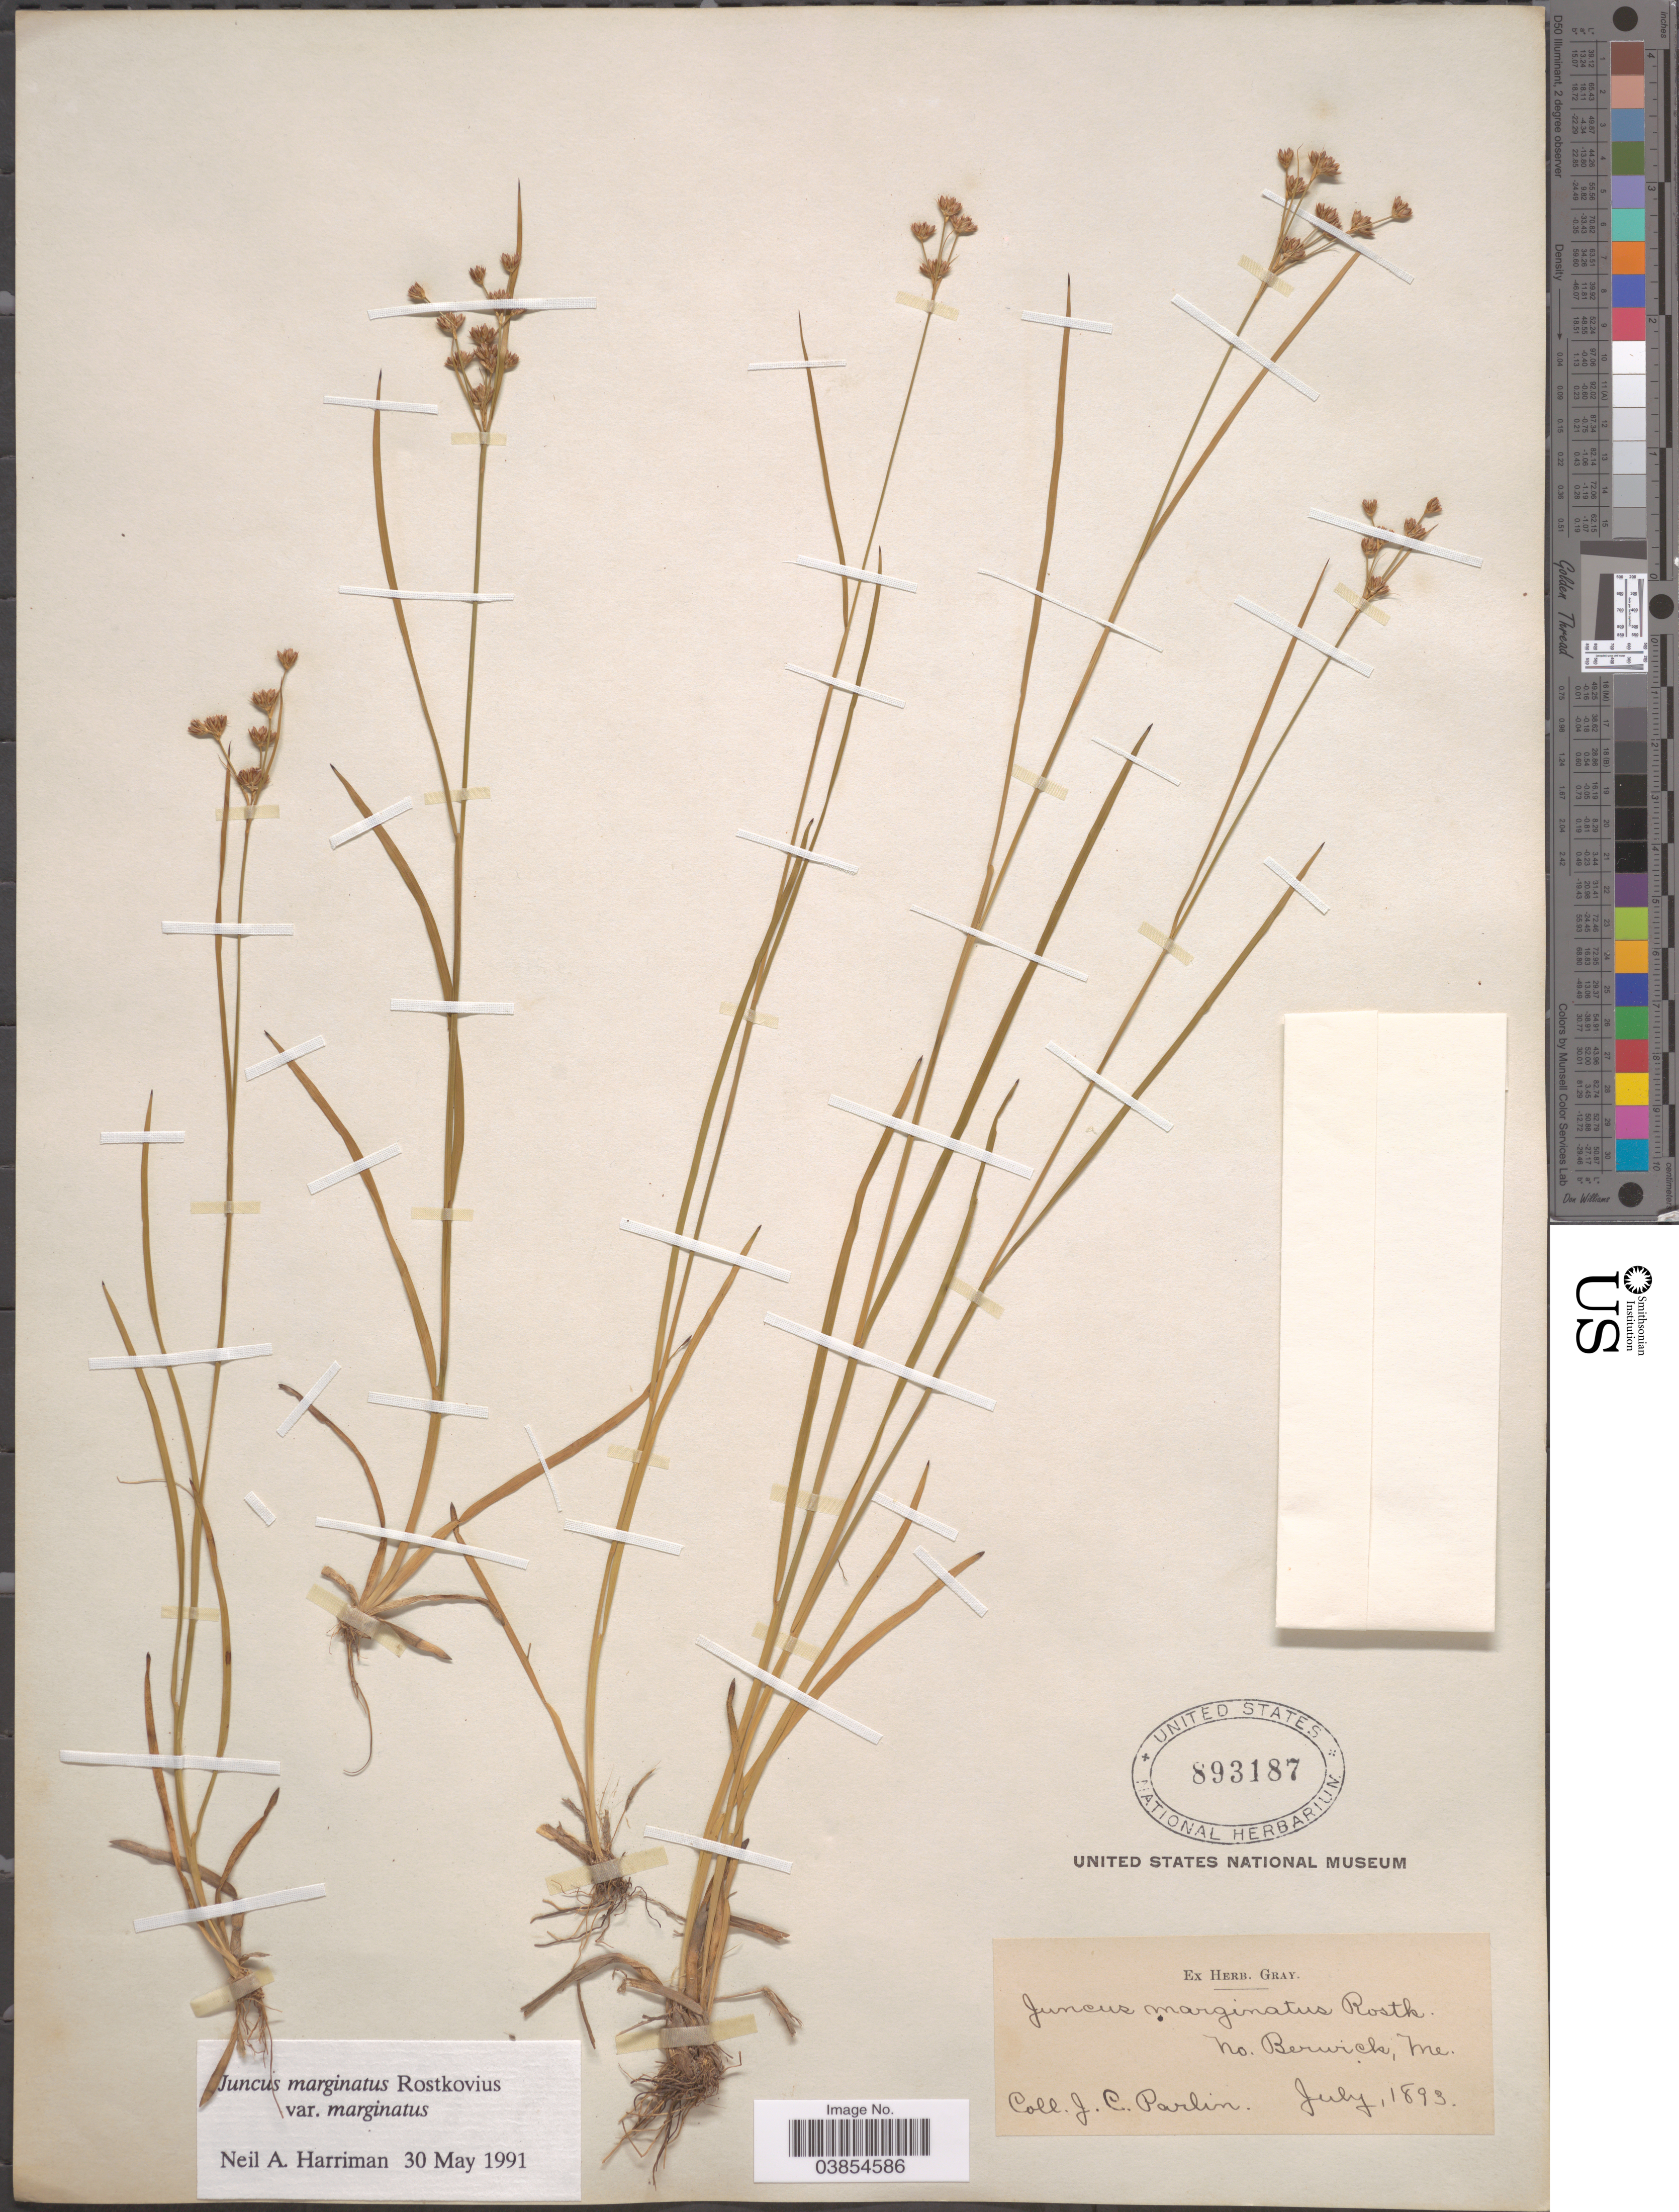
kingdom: Plantae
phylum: Tracheophyta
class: Liliopsida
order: Poales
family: Juncaceae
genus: Juncus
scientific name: Juncus marginatus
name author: Rostk.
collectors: J. Parlin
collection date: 1893-07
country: United States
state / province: Maine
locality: Berwick.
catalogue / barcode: US 893187